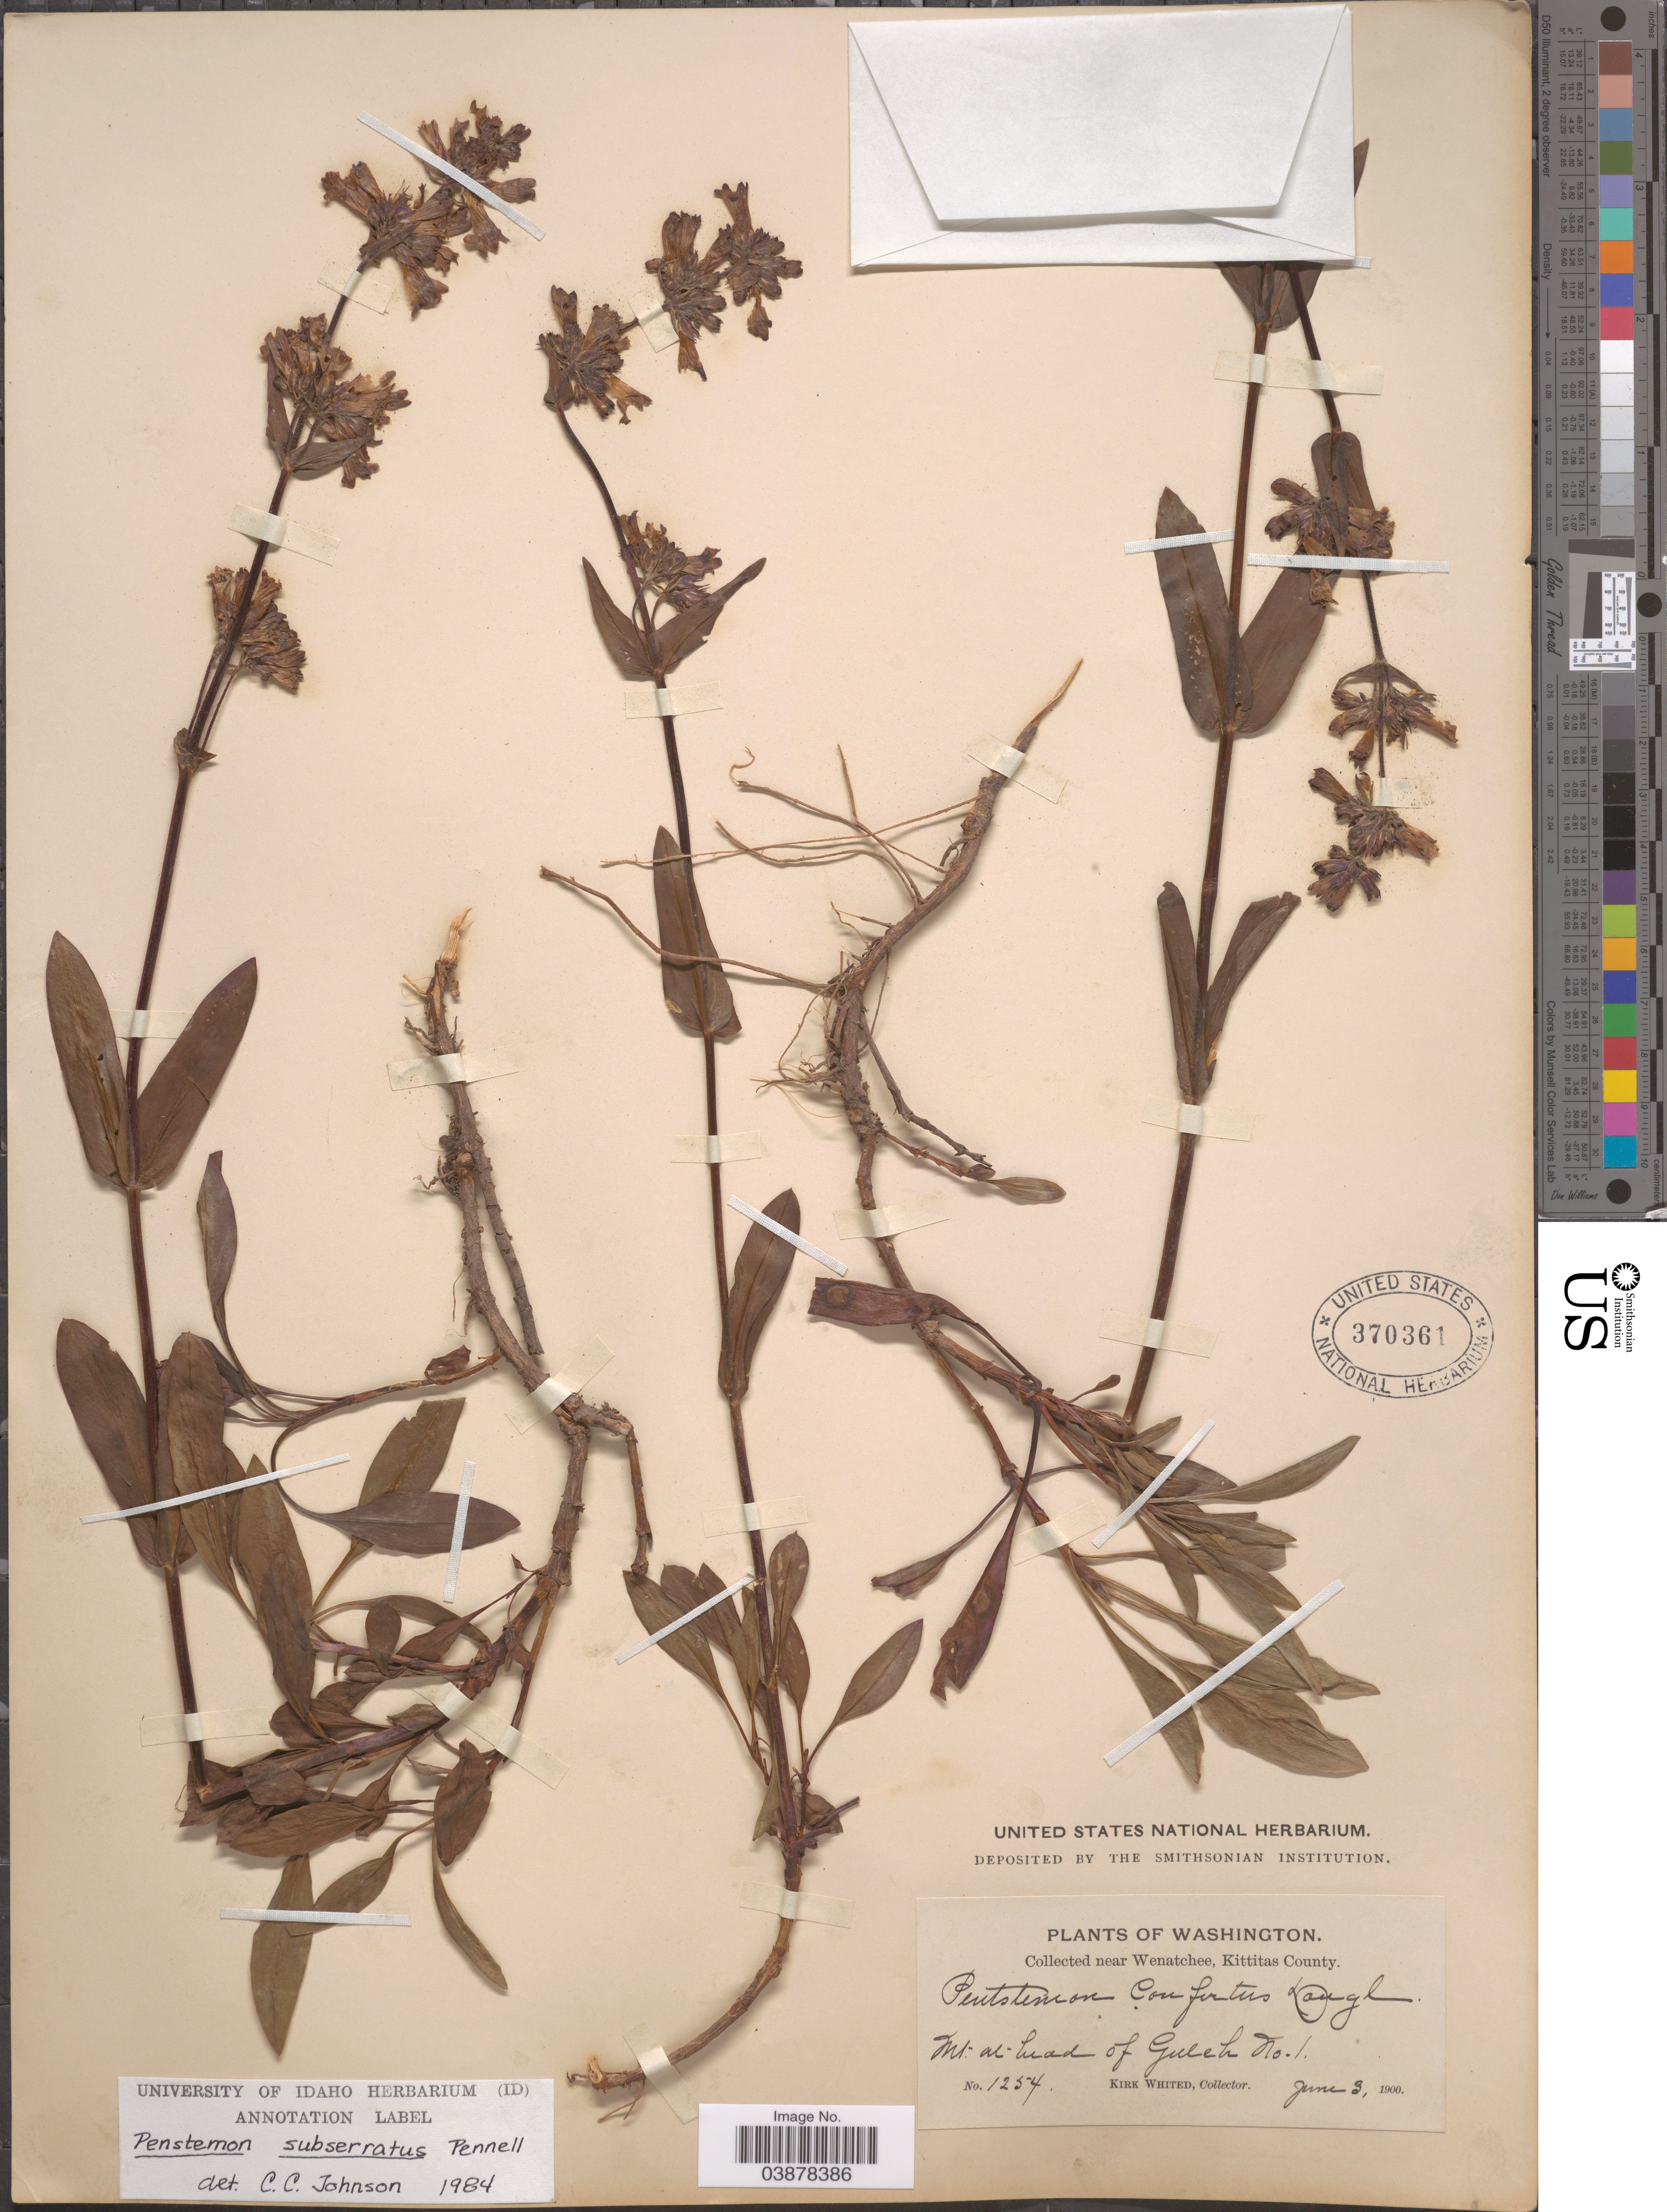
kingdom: Plantae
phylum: Tracheophyta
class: Magnoliopsida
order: Lamiales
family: Plantaginaceae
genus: Penstemon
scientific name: Penstemon subserratus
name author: Pennell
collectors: K. Whited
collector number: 1254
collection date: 1900-06-03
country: United States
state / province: Washington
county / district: Kittitas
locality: Near Wenatchee, Kittitas County. Mt. at head of Gulch No. 1.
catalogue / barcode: US 370361